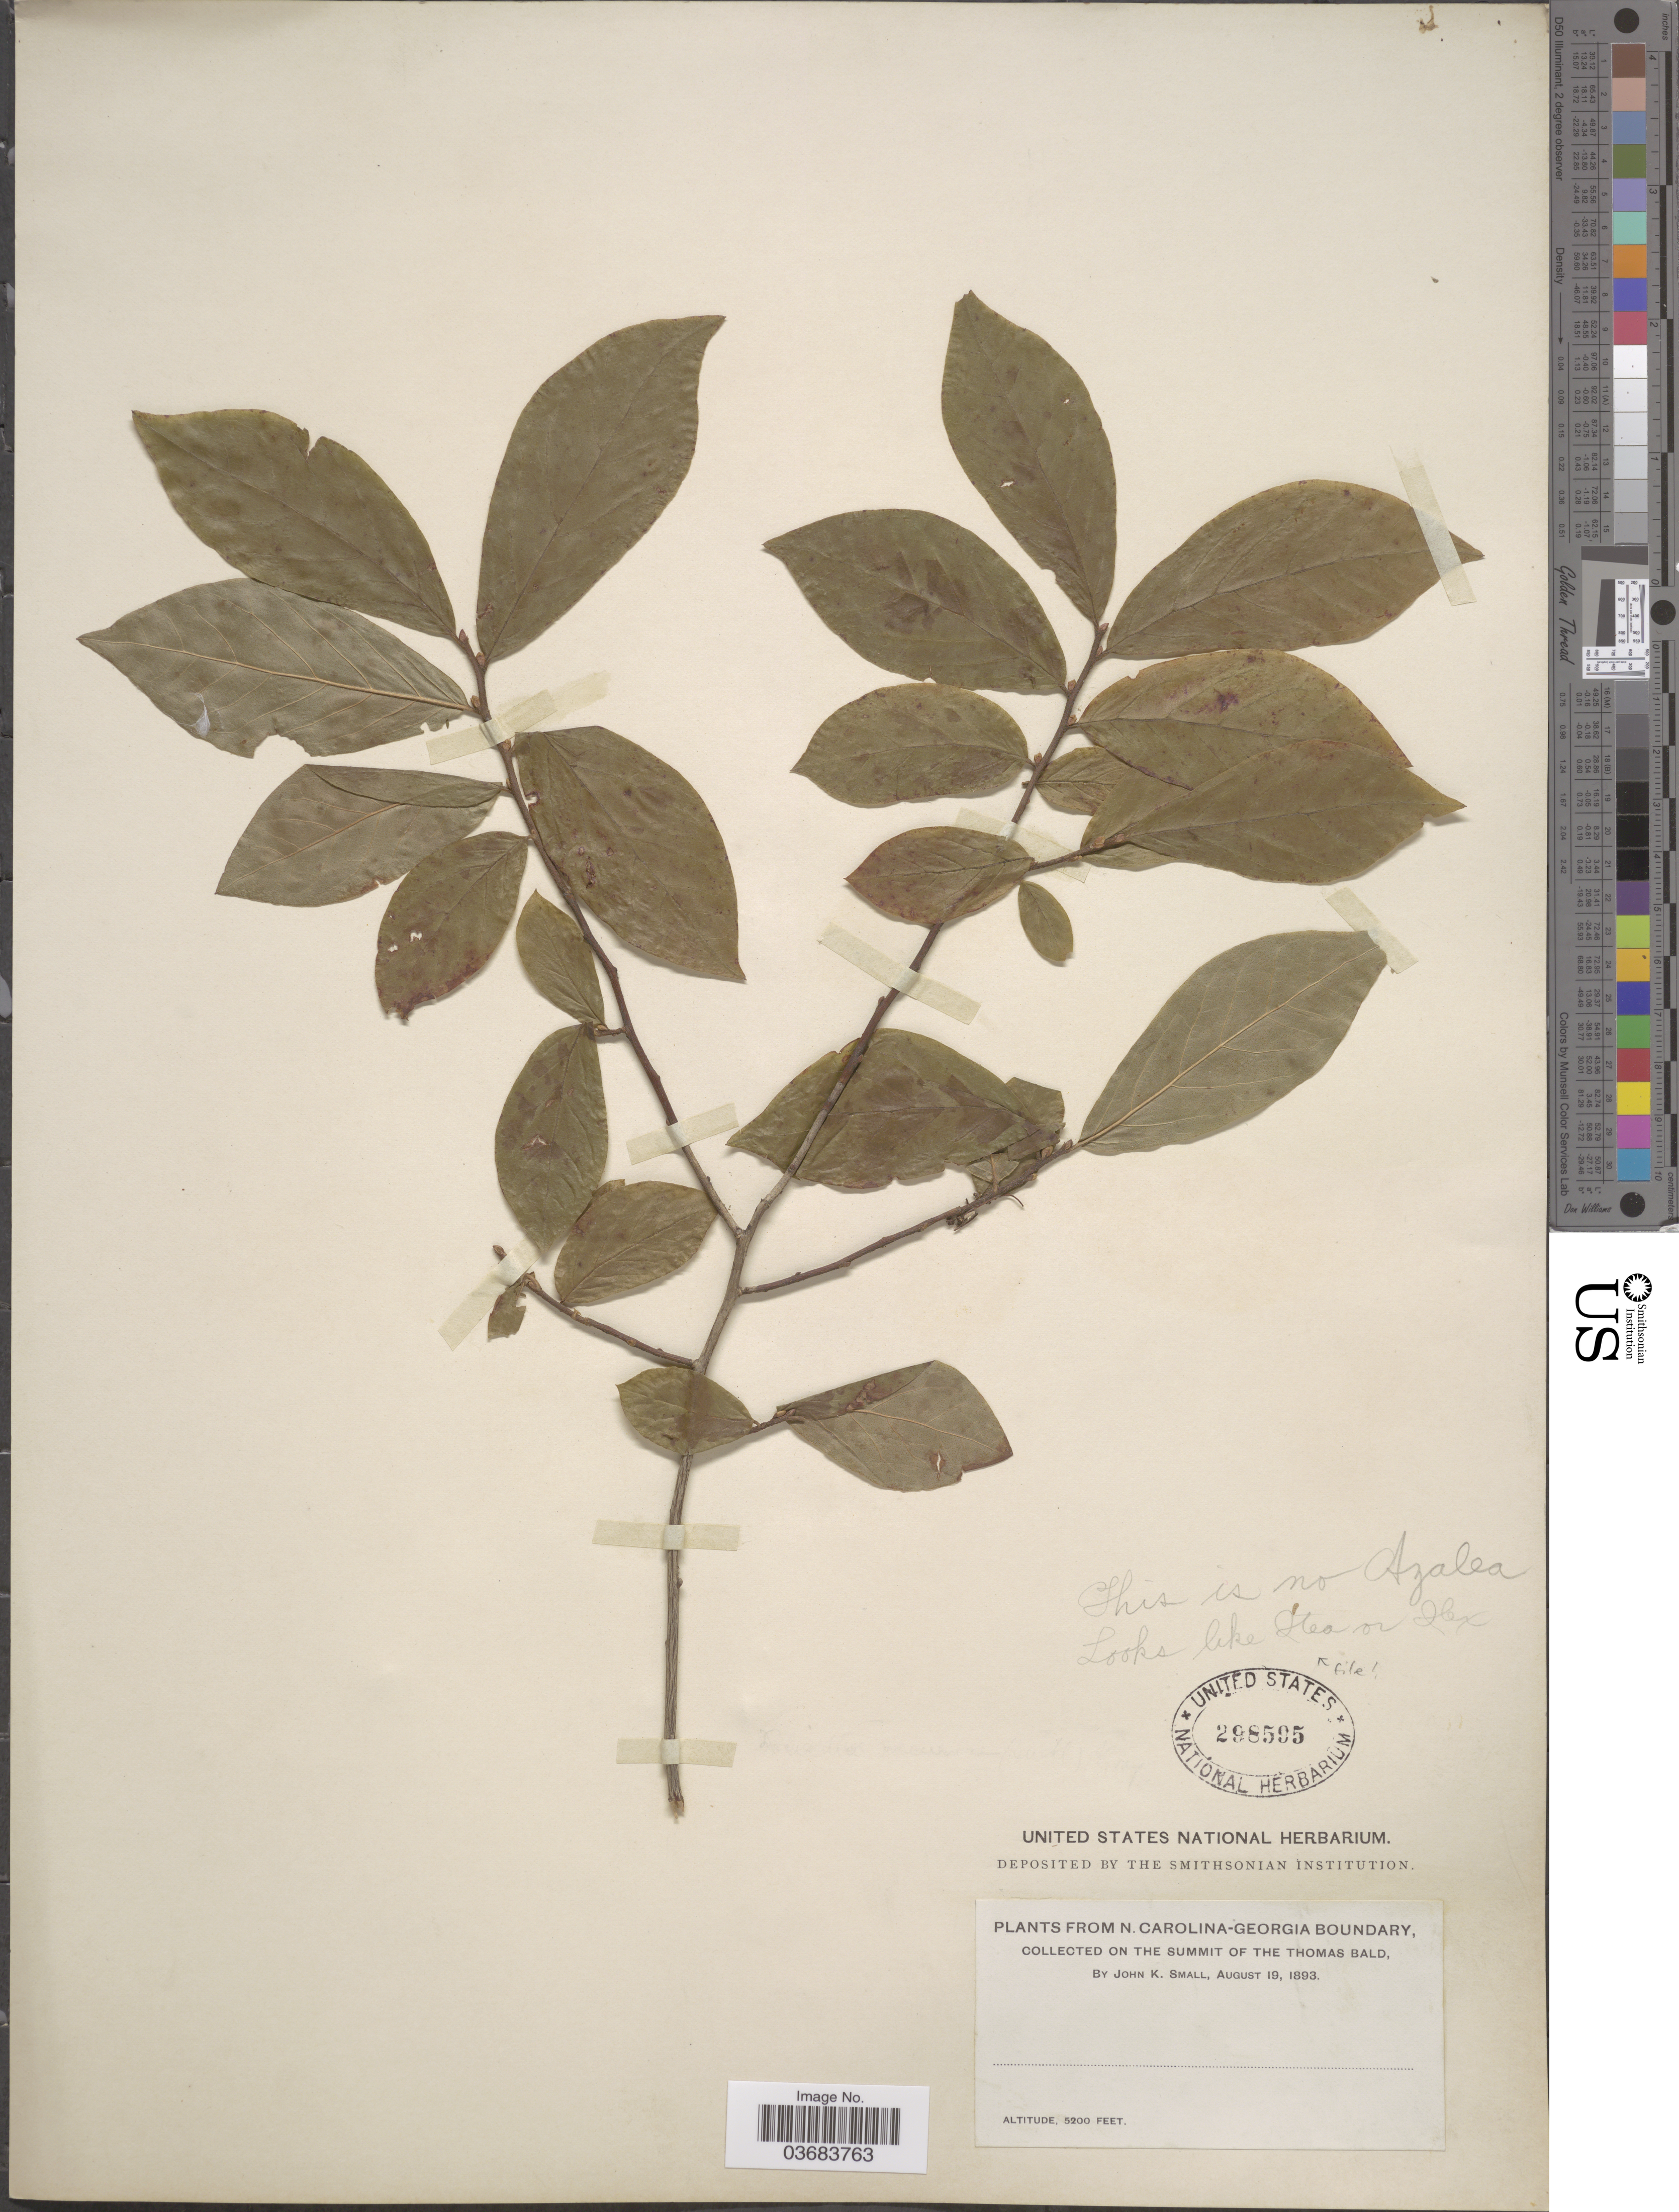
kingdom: Plantae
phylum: Tracheophyta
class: Magnoliopsida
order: Saxifragales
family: Iteaceae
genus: Itea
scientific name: Itea virginica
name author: L.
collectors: J. K. Small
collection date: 1893-08-19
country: United States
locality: N. Carolina-Georgia Boundary. On The Summit Of The Thomas Bald.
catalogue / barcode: US 298595